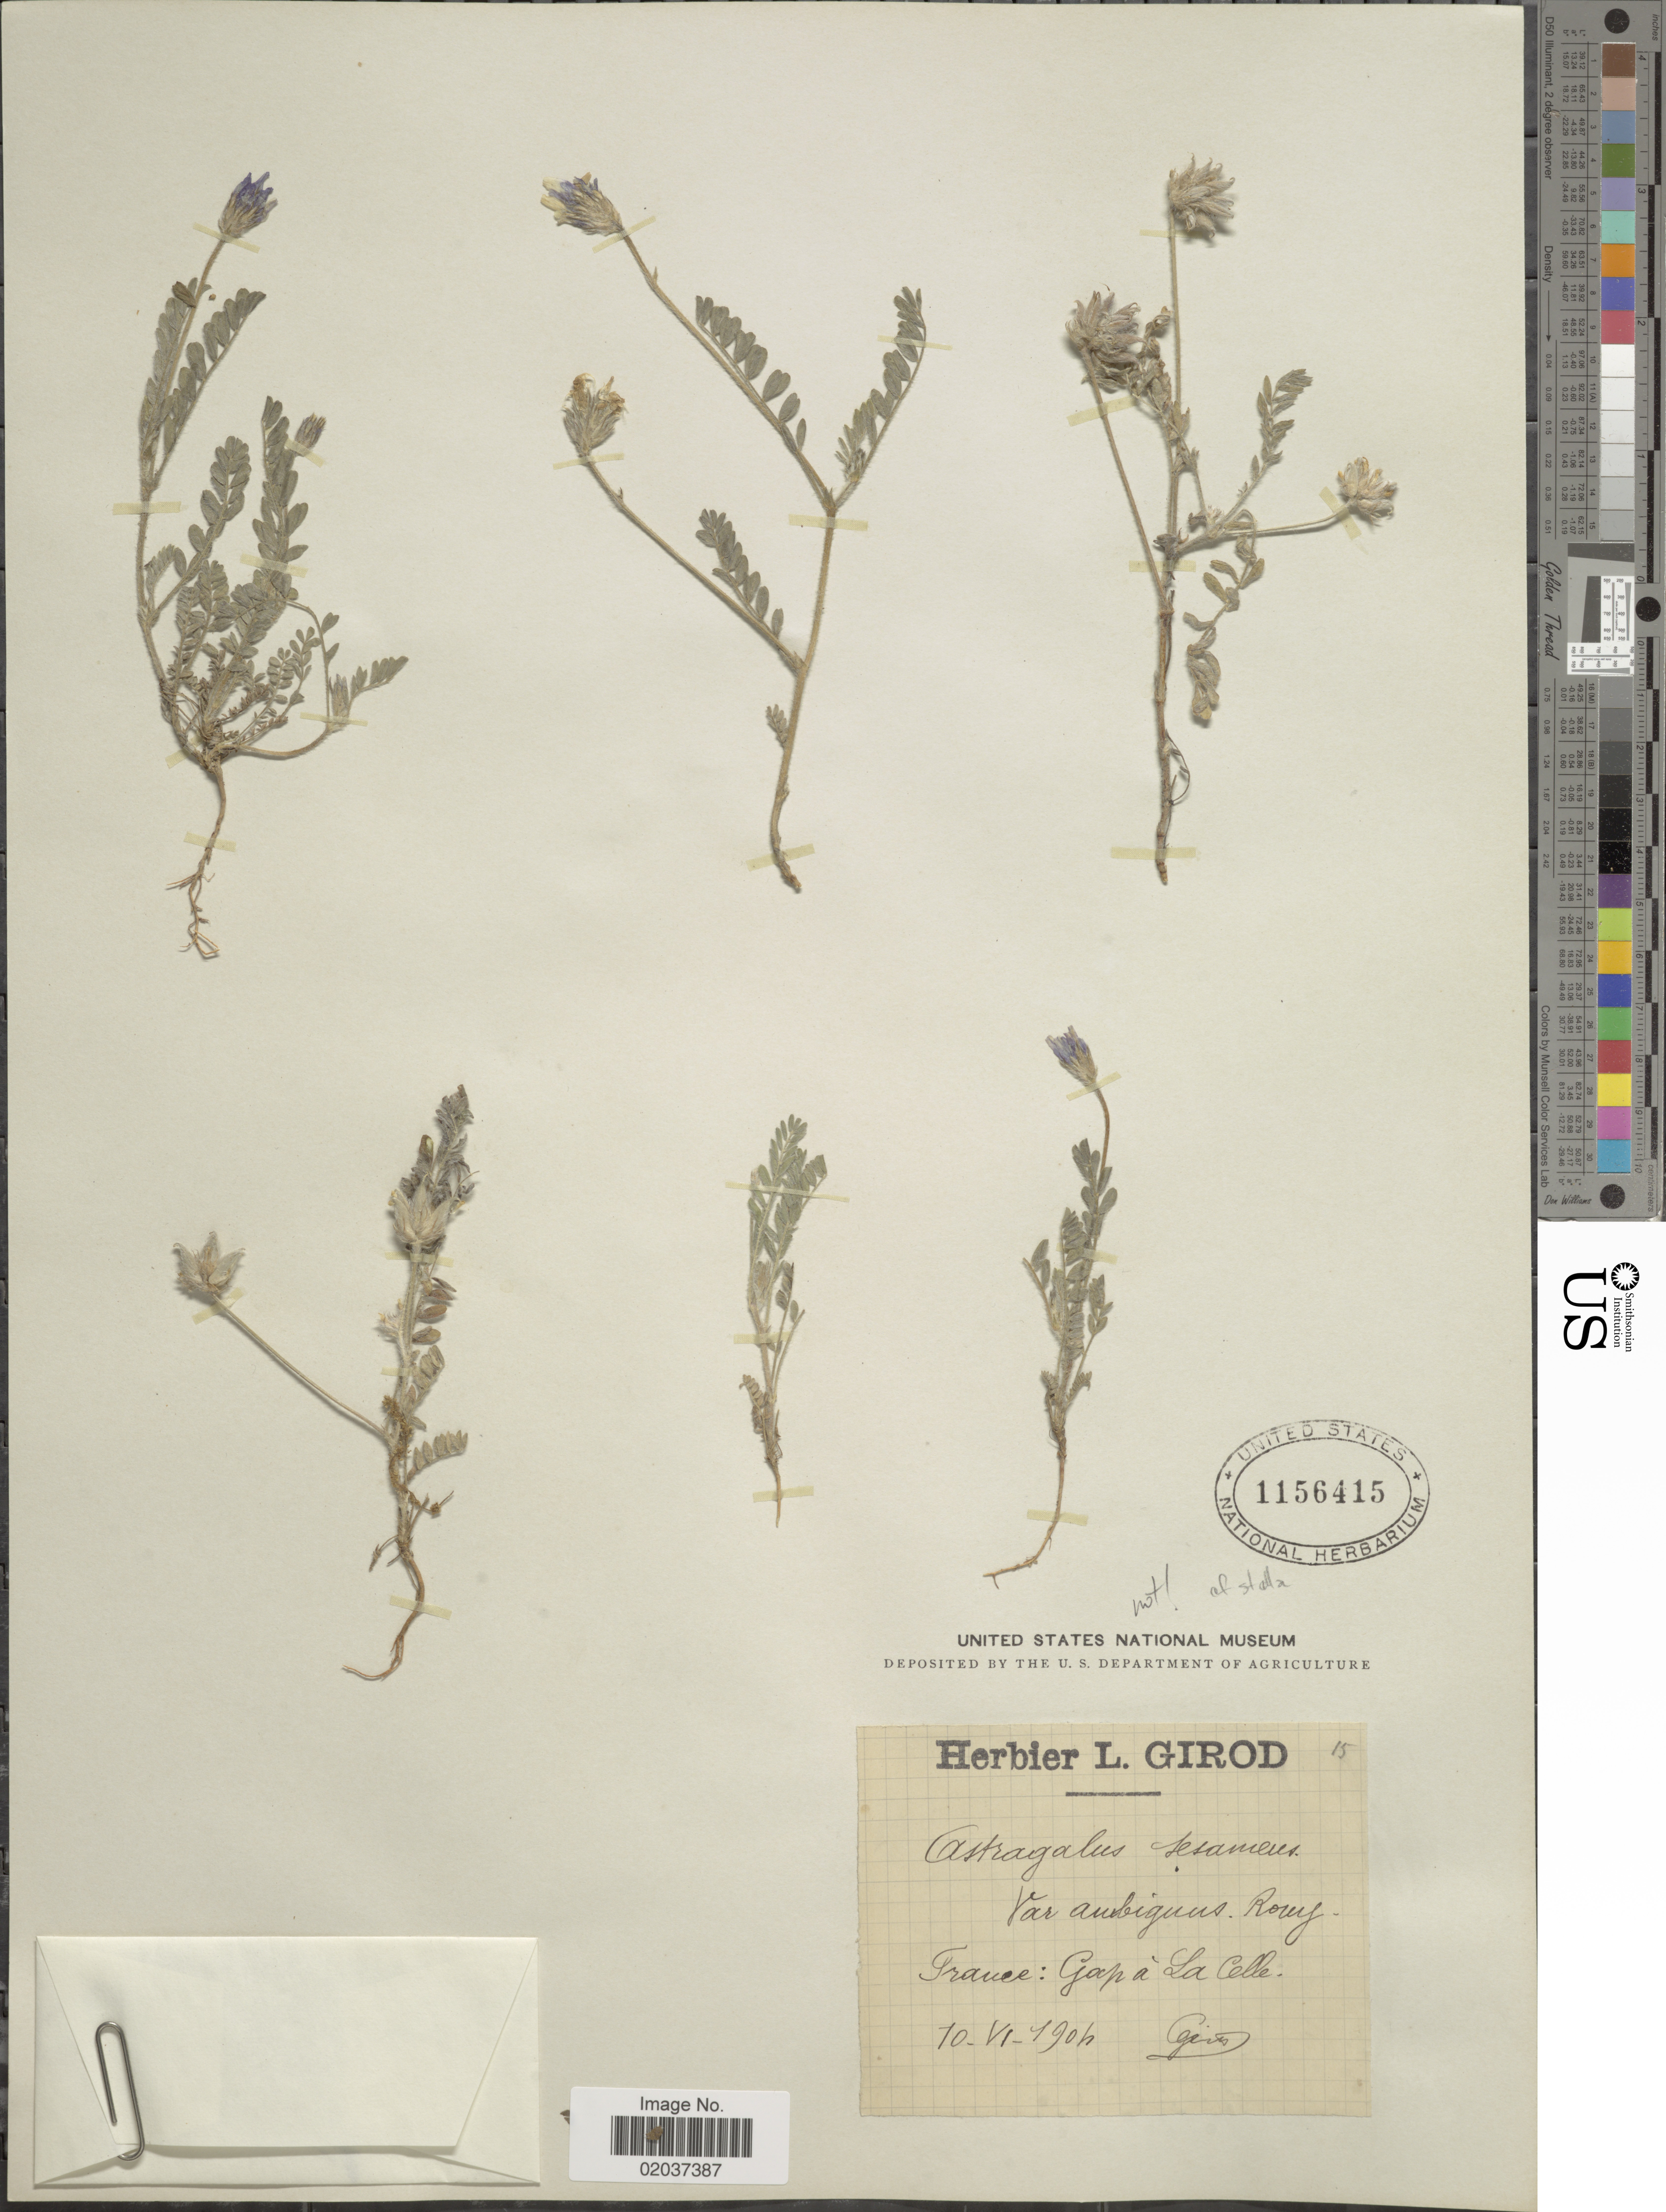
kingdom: Plantae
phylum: Tracheophyta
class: Magnoliopsida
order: Fabales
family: Fabaceae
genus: Astragalus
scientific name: Astragalus stella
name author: L.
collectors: L. Girod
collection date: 1906-06-10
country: France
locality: France: Gapa La Celle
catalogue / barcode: US 1156415